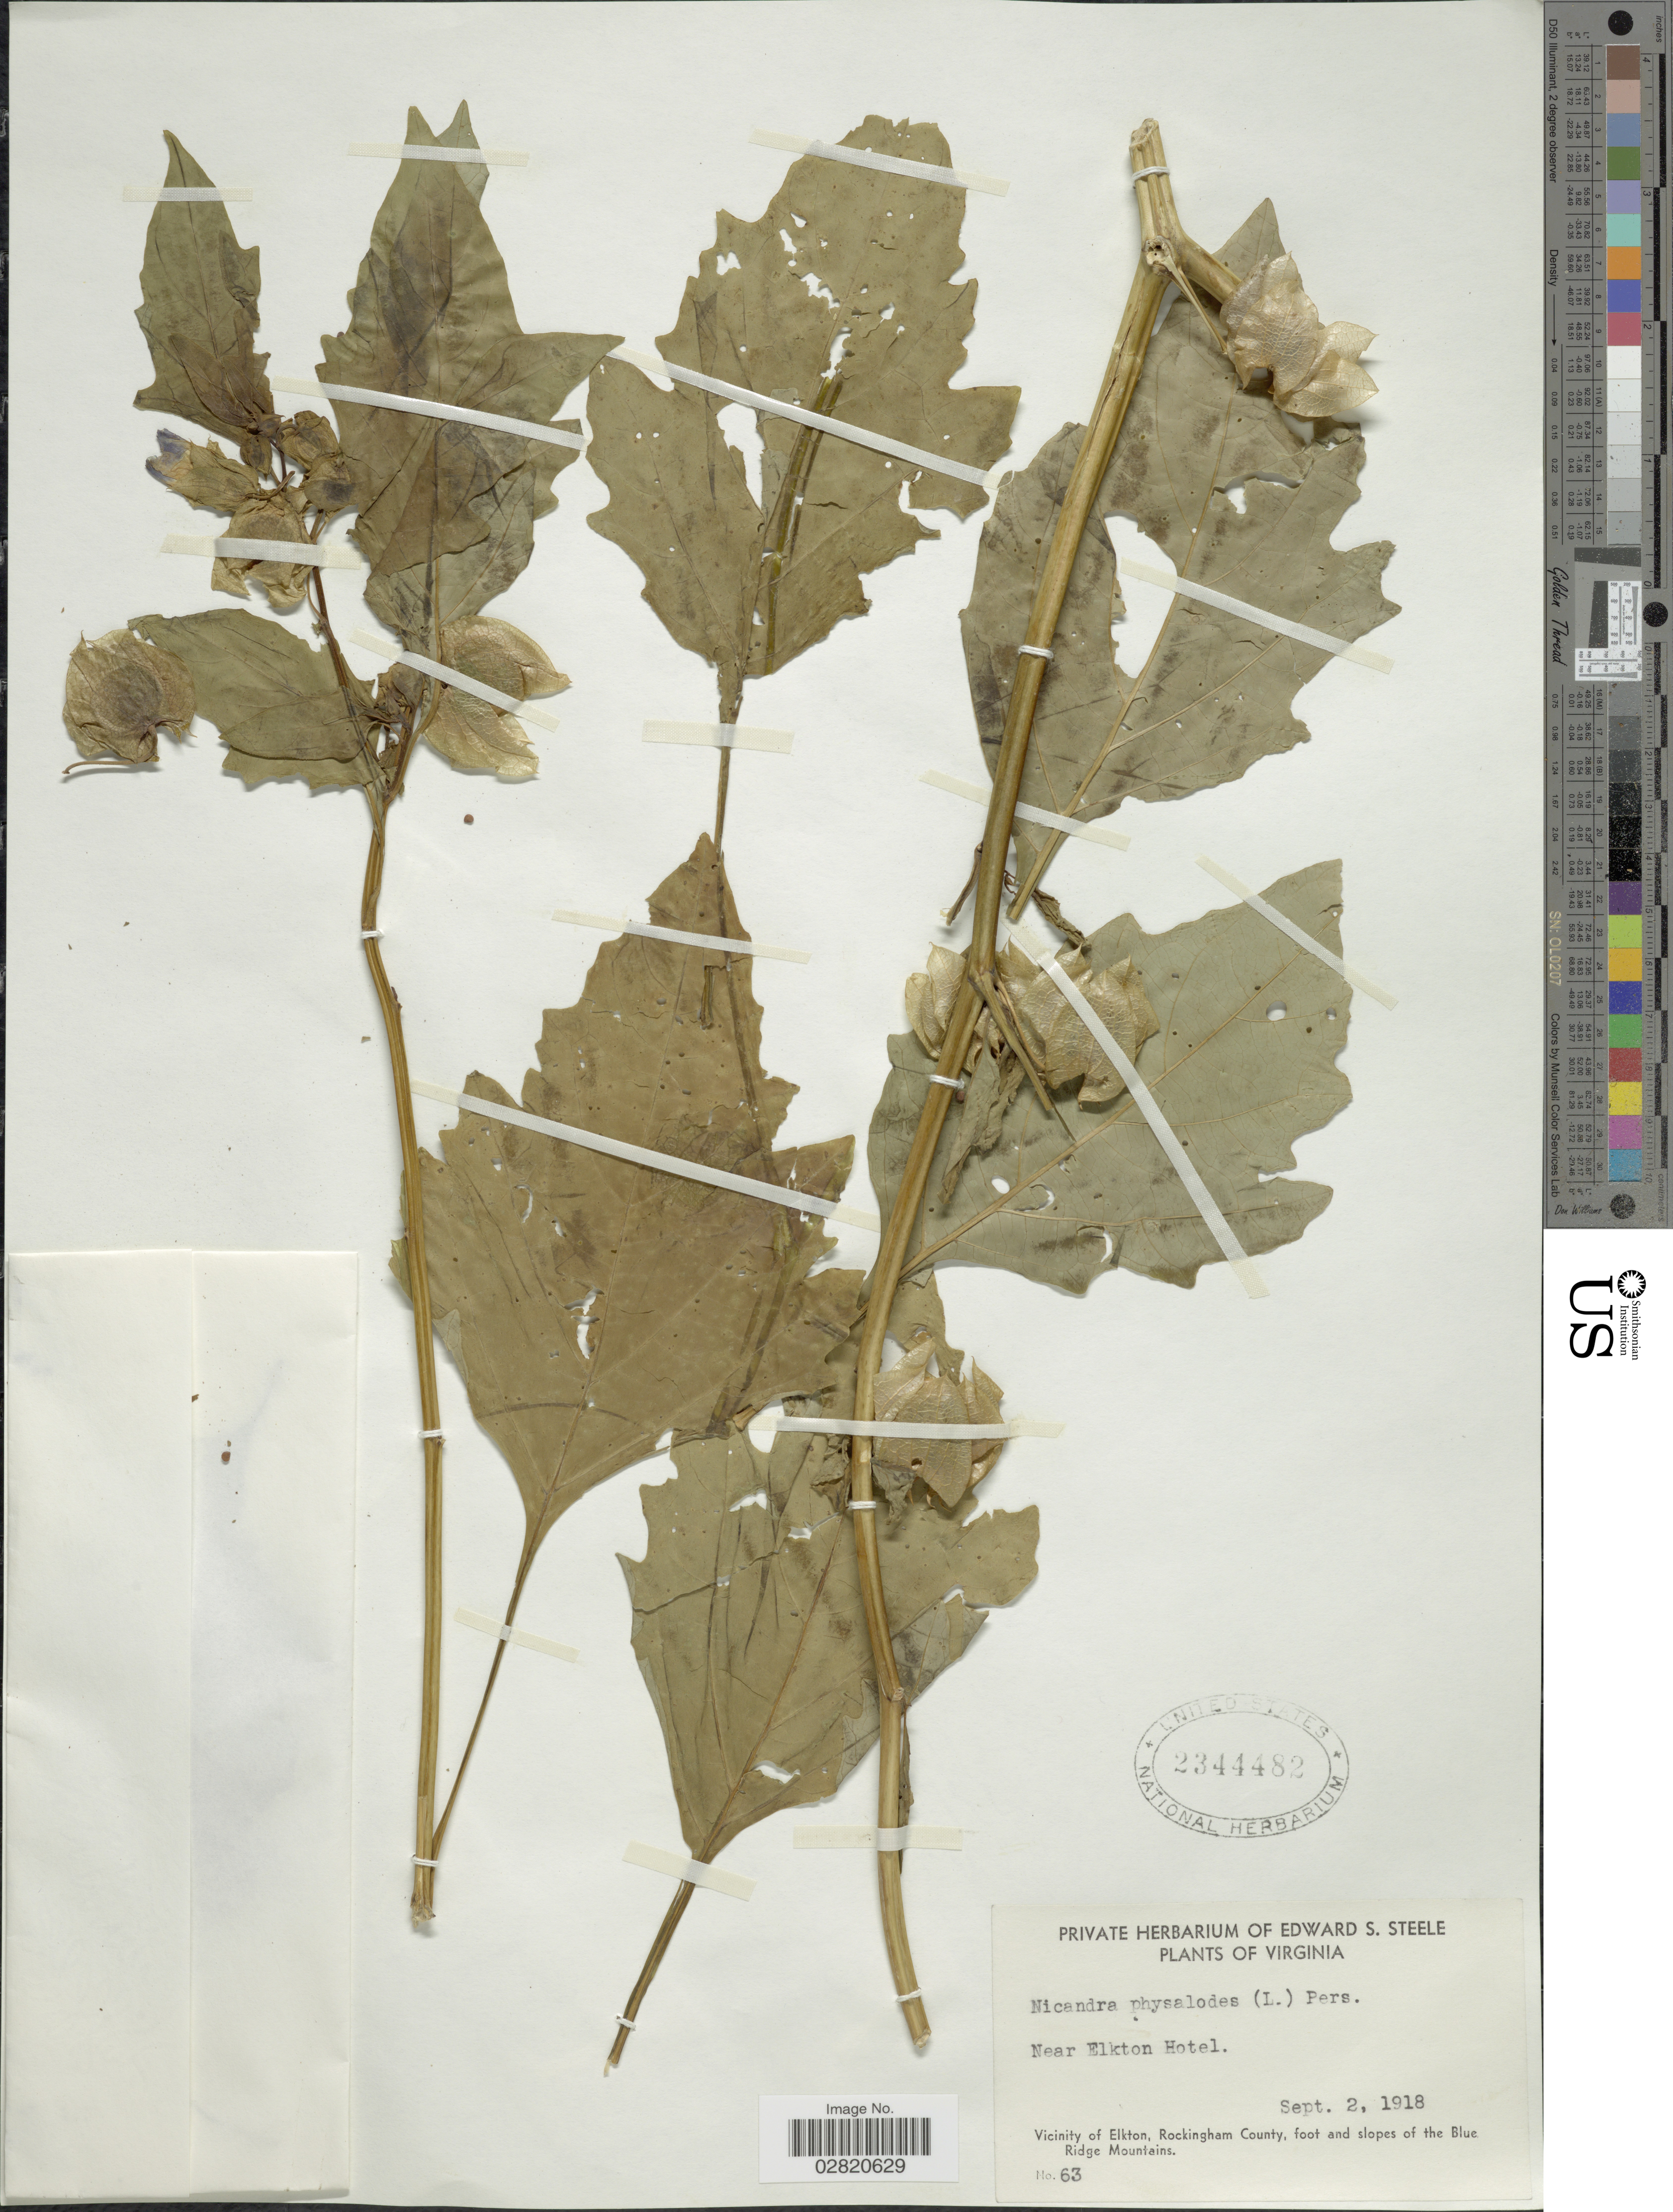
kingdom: Plantae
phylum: Tracheophyta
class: Magnoliopsida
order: Solanales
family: Solanaceae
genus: Nicandra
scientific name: Nicandra physalodes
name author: (L.) Gaertn.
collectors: ex herb. Edward S. Steele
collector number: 63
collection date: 1918-09-02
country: United States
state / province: Virginia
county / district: Rockingham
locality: Near Elkton Hotel. Vicinity of Elkton, Rockingham County, foot and slopes of the Blue Ridge Mountains.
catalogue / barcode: US 2344482